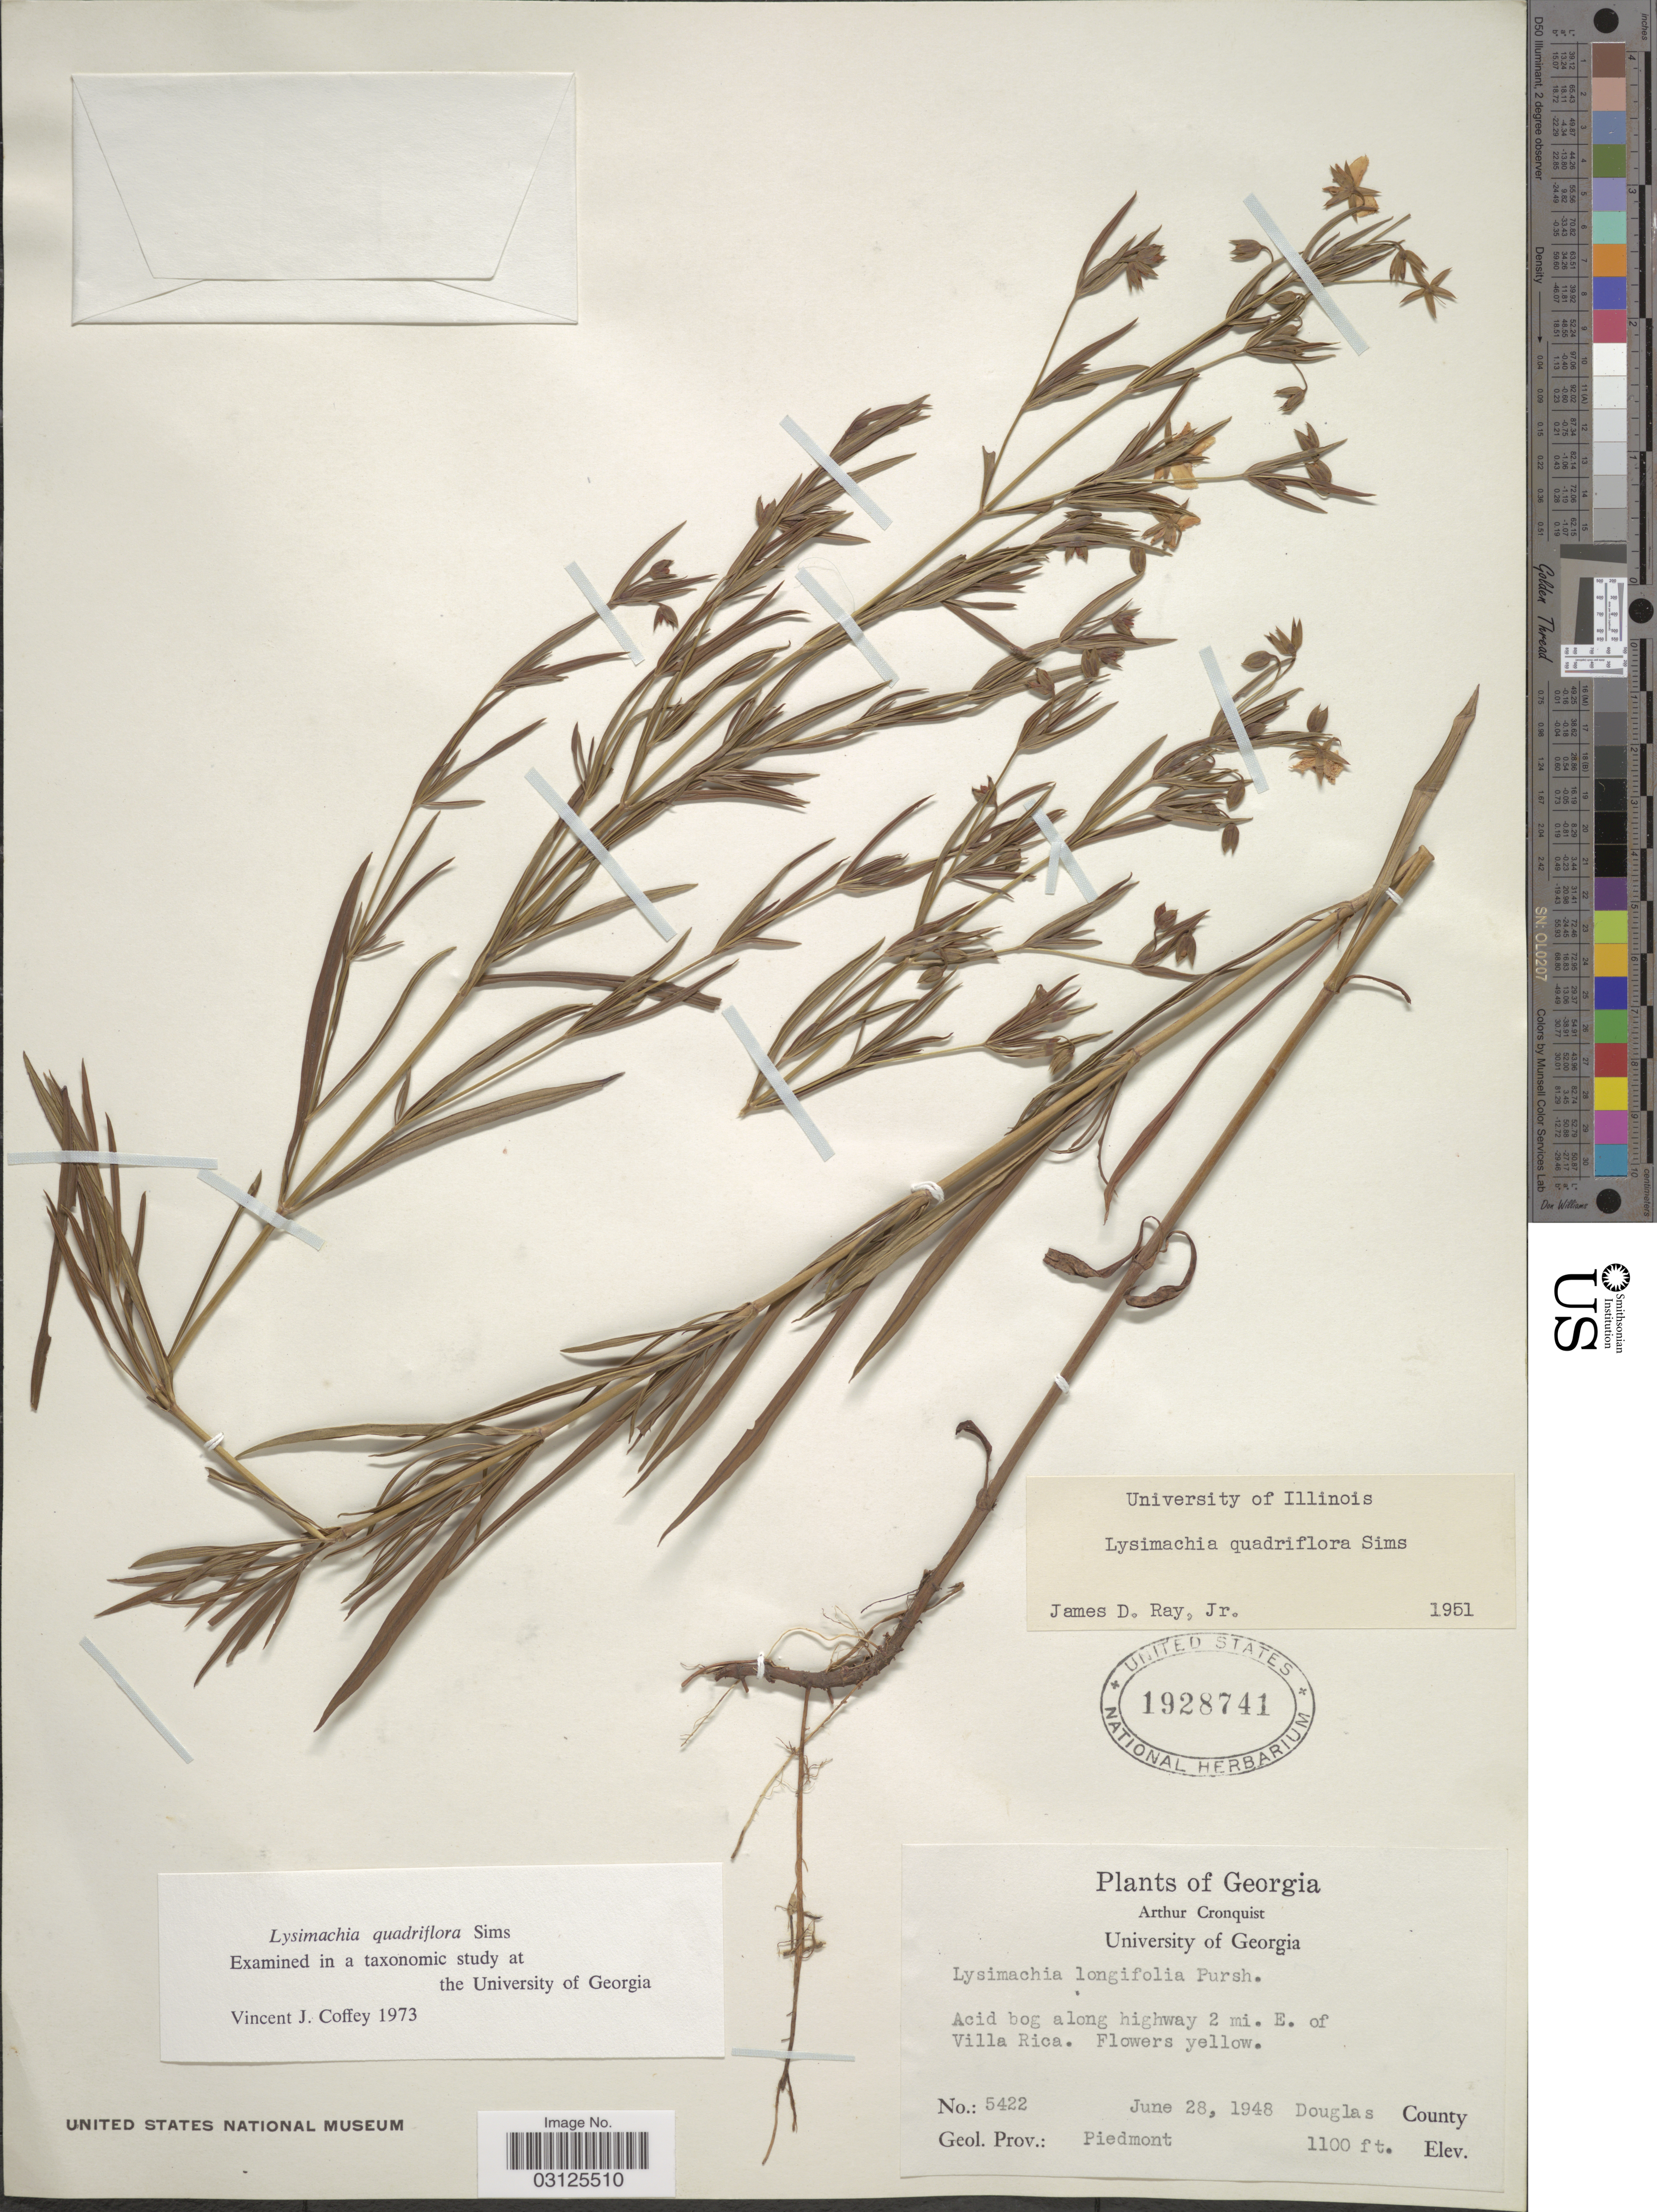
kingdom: Plantae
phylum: Tracheophyta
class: Magnoliopsida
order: Ericales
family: Primulaceae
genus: Lysimachia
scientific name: Lysimachia quadriflora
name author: Sims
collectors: A. J. Cronquist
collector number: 5422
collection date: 1948-06-28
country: United States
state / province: Georgia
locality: Acid bog along highway 2 mi. E. of Villa Rica, Douglas County.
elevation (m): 335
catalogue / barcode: US 1928741